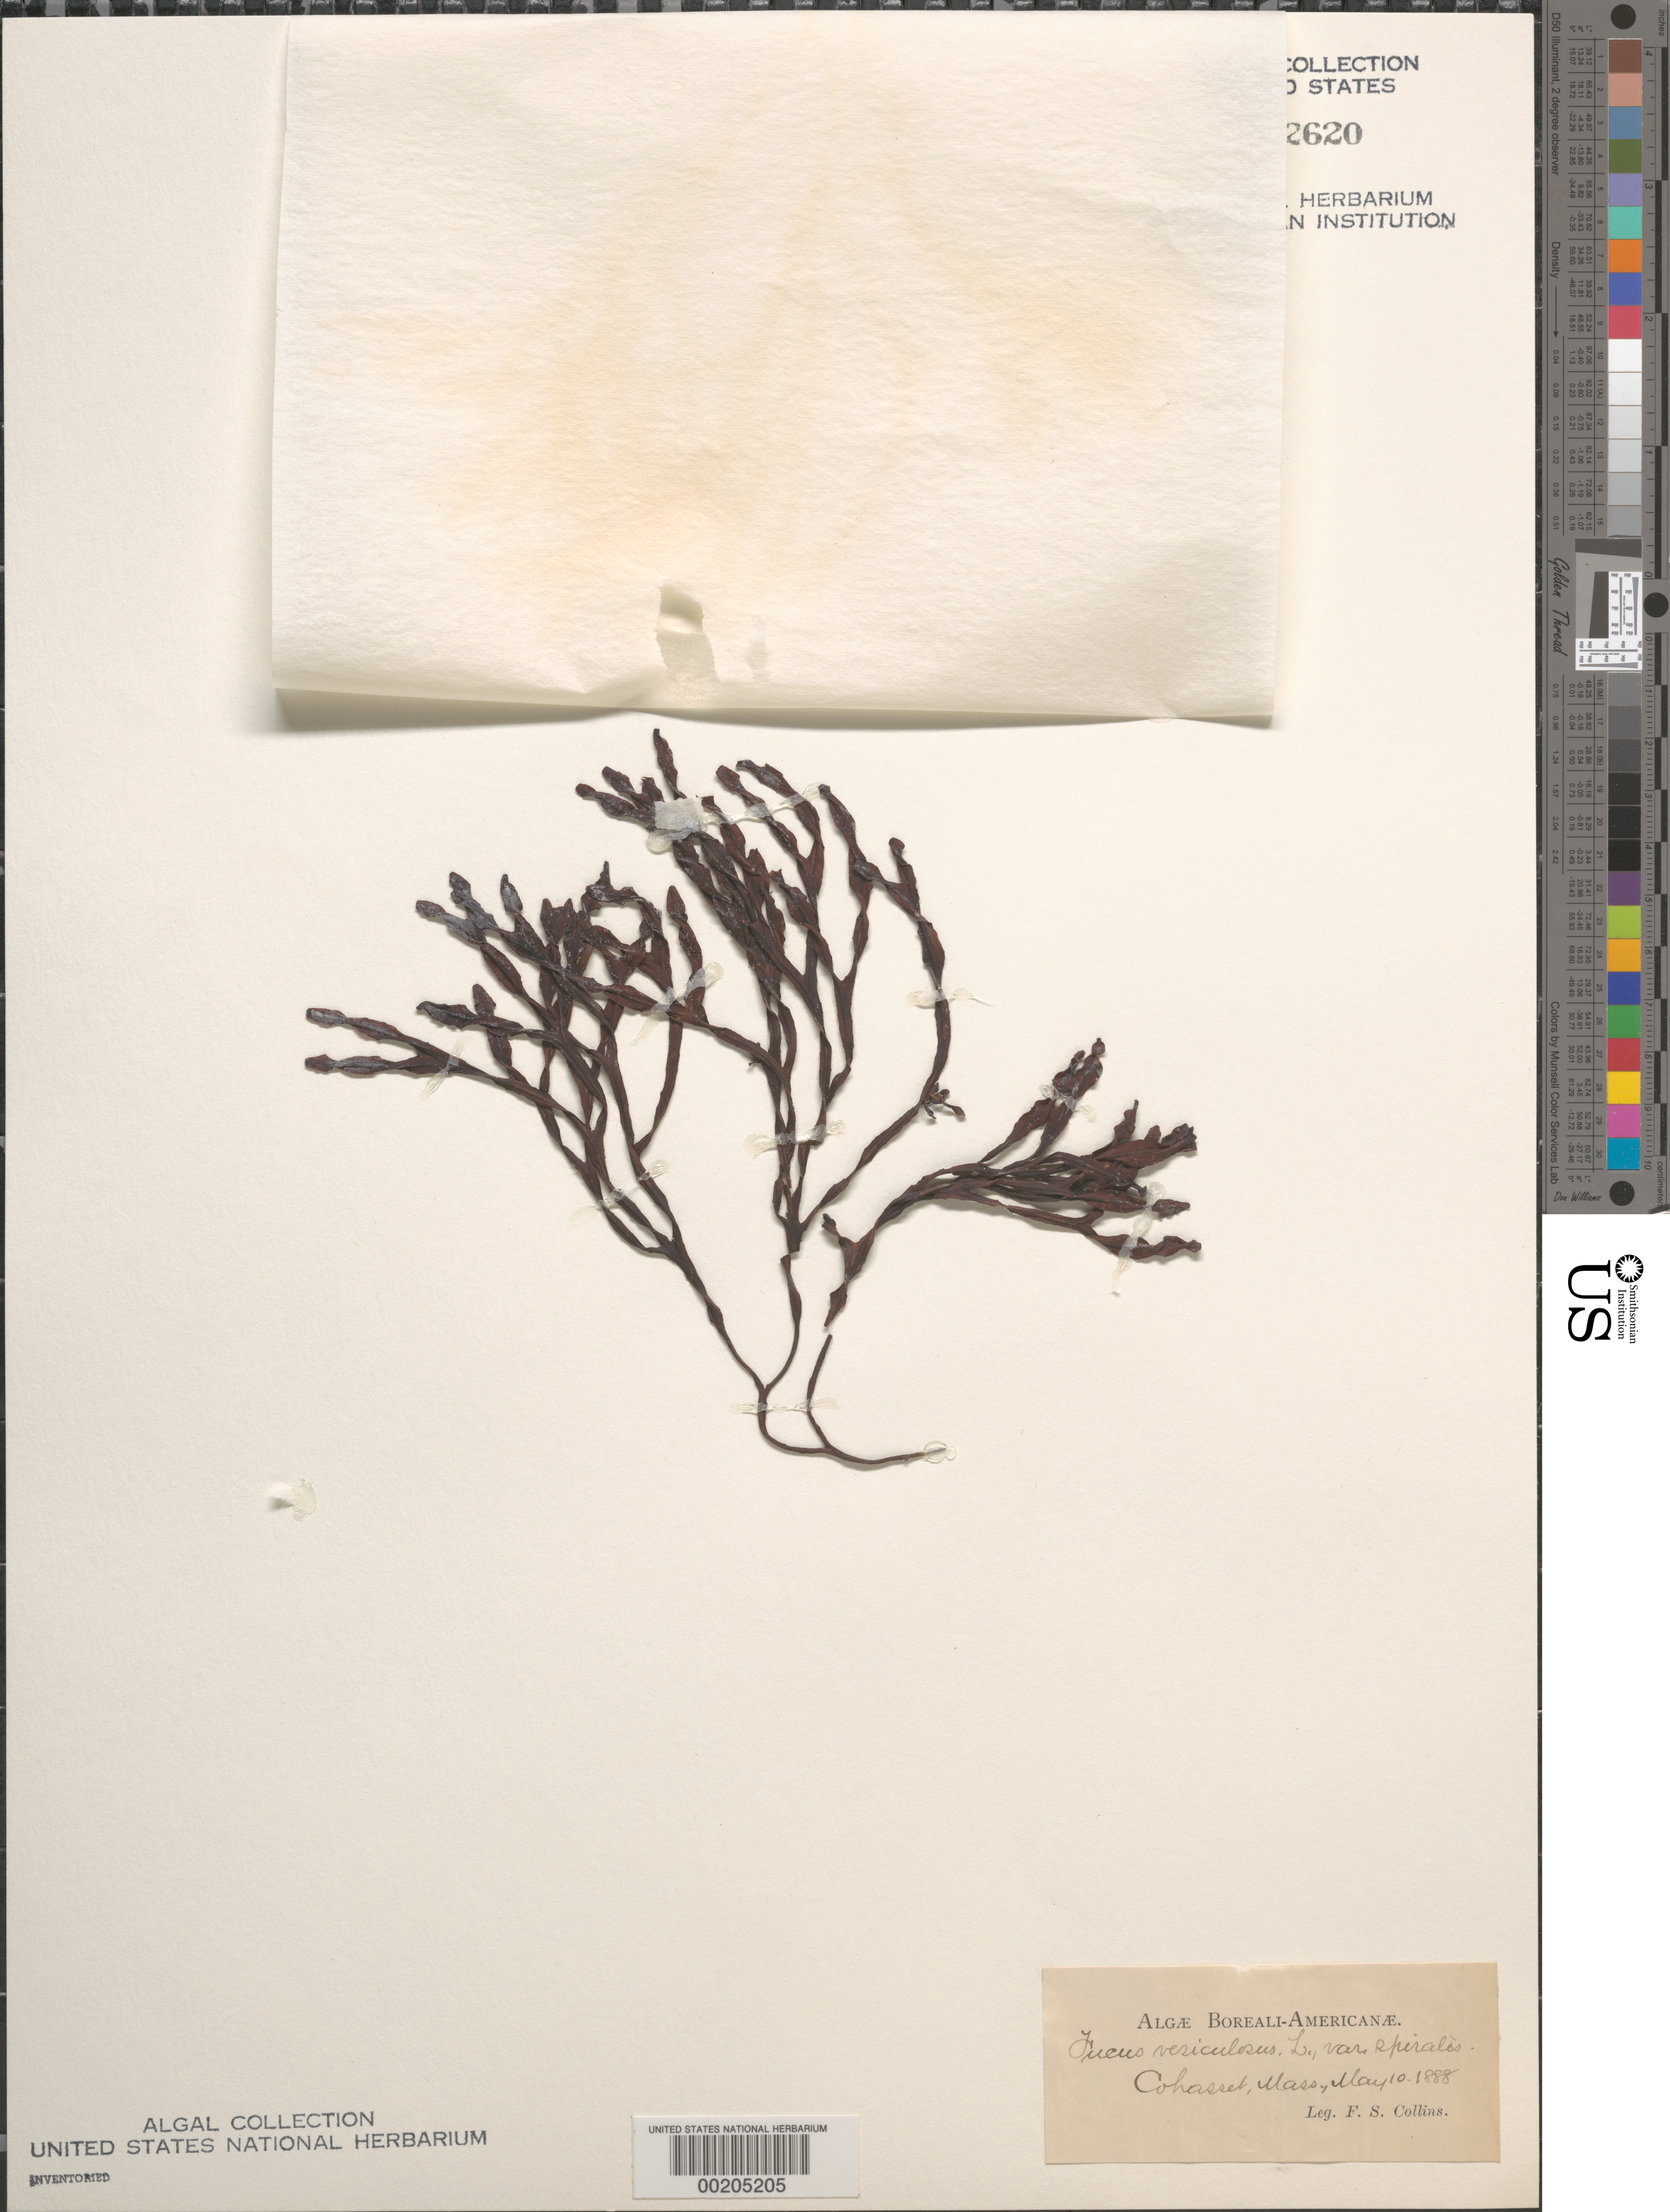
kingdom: Chromista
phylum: Ochrophyta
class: Phaeophyceae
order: Fucales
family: Fucaceae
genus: Fucus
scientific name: Fucus vesiculosus var. spiralis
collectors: F. Collins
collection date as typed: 10 May 1888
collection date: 1888-05-10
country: United States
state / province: Massachusetts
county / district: Norfolk County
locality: Cohasset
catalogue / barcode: US 72620